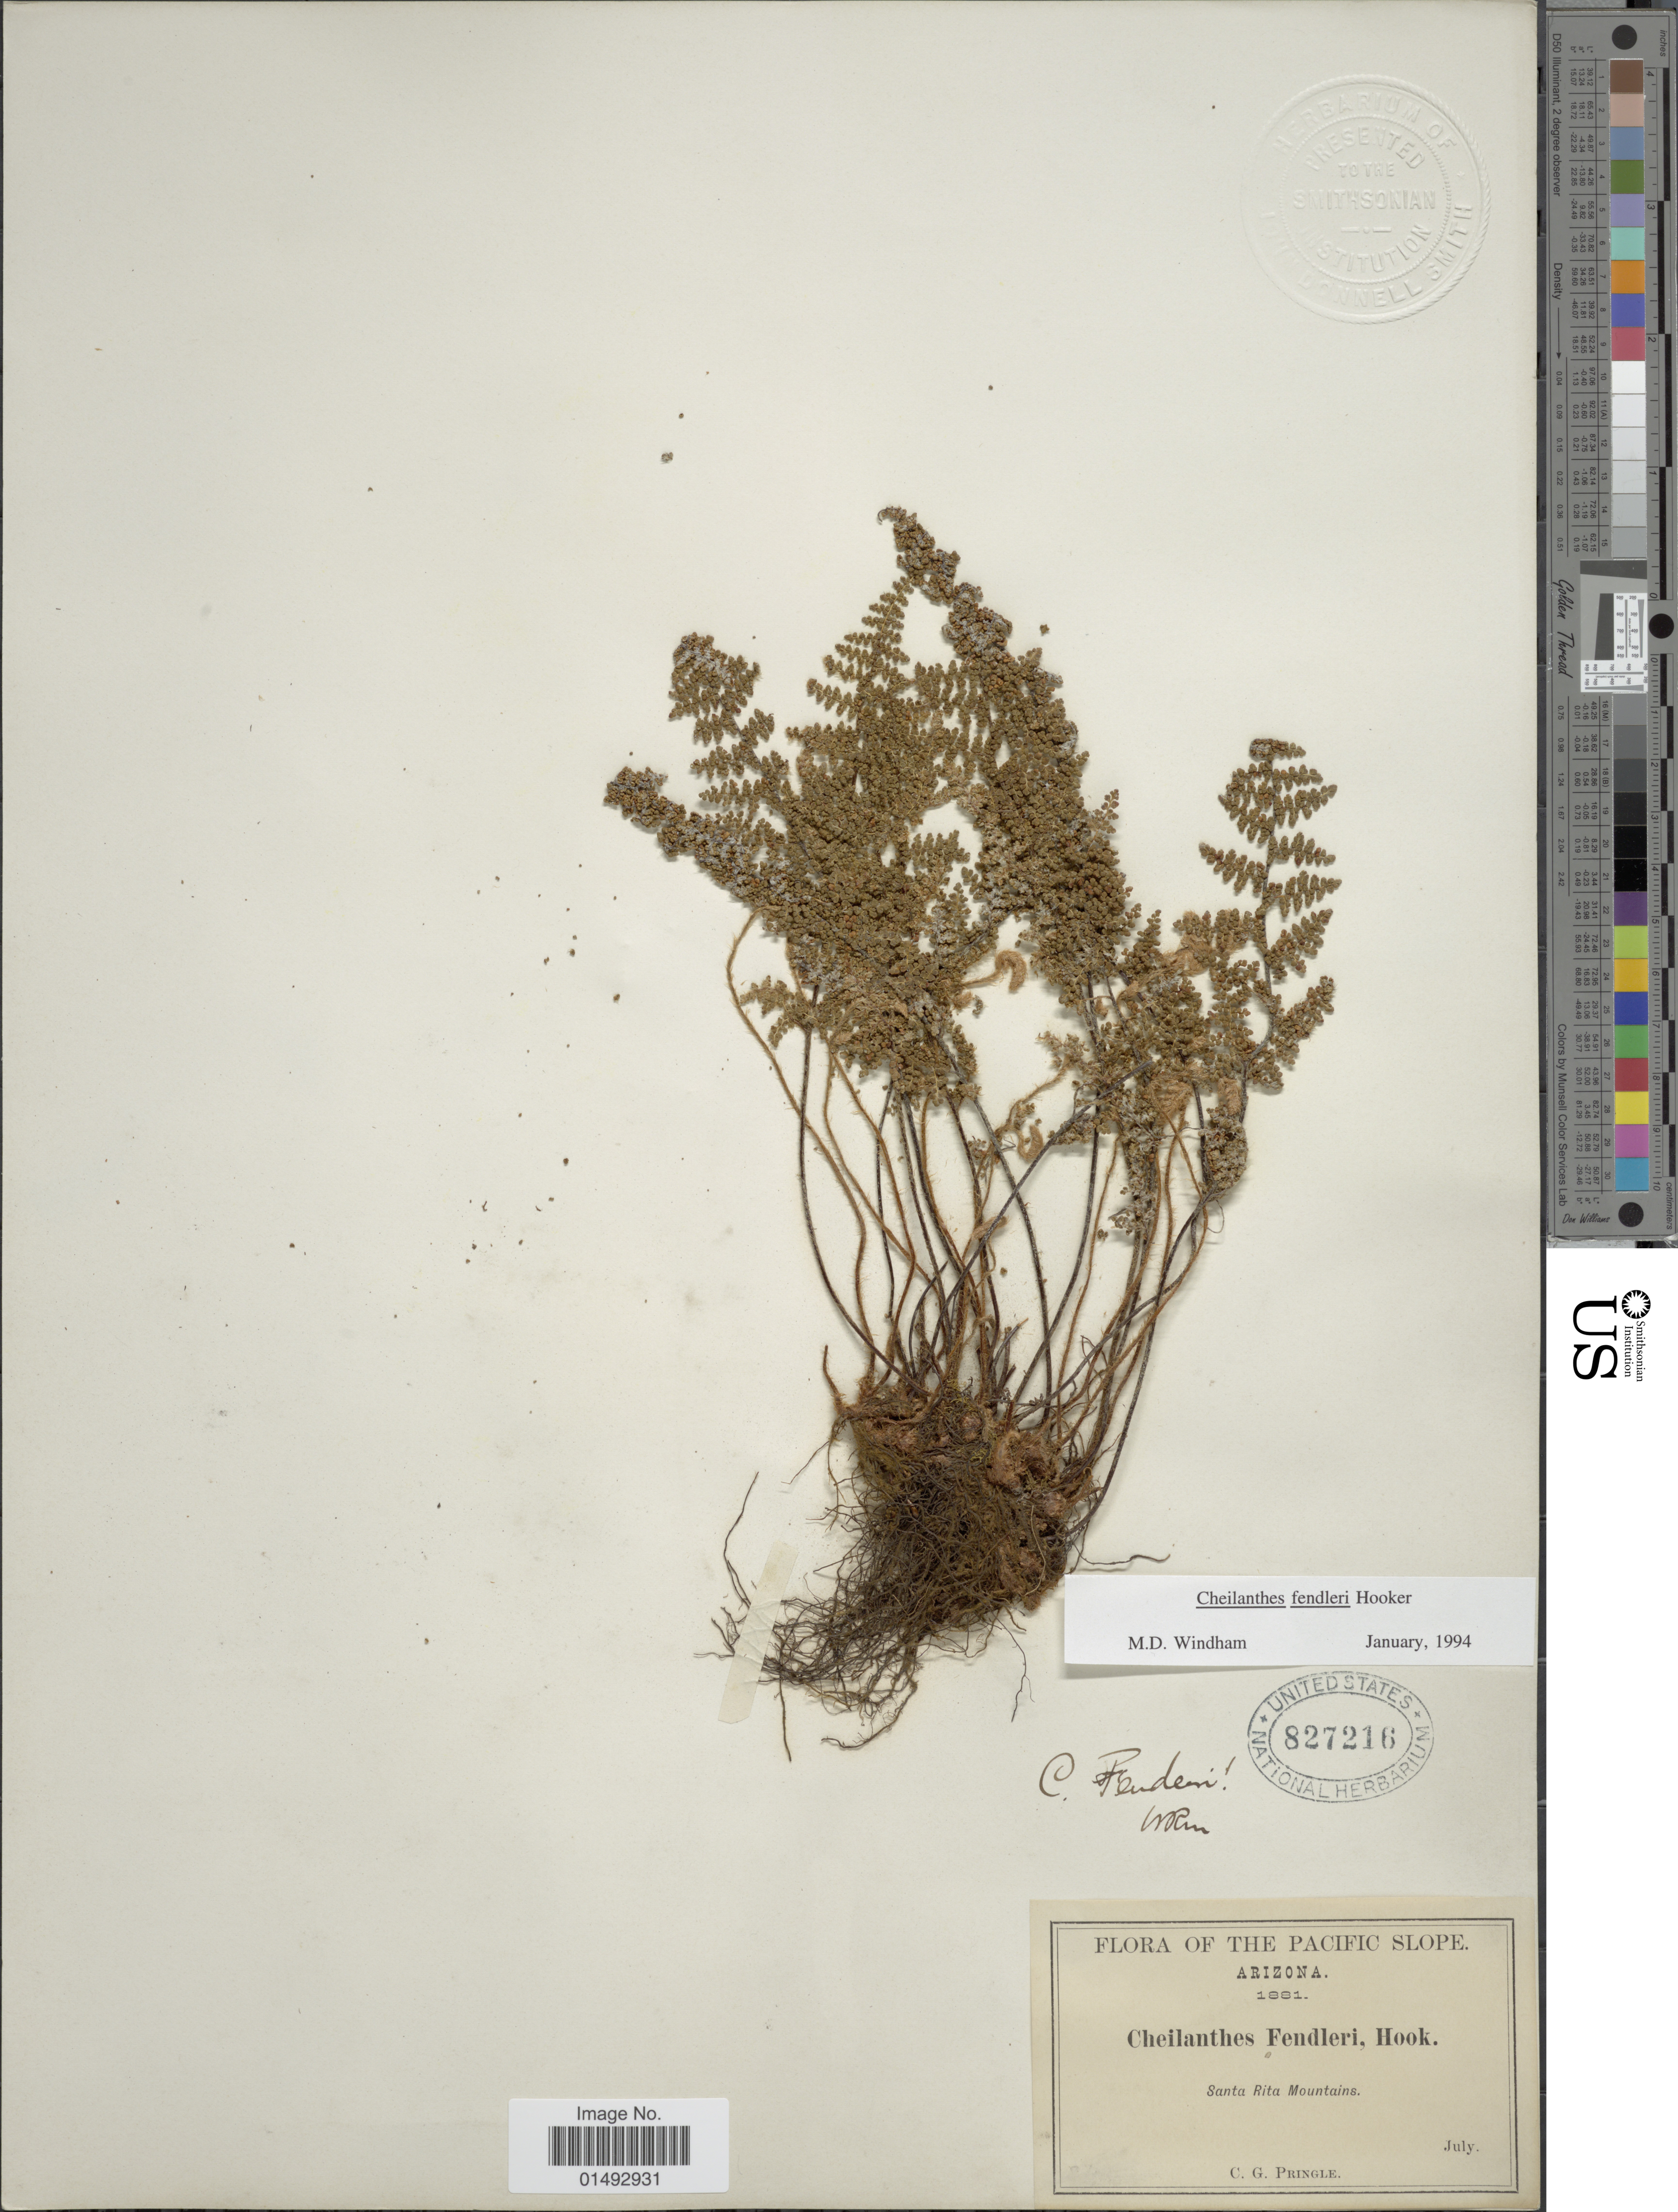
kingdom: Plantae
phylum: Tracheophyta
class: Polypodiopsida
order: Polypodiales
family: Pteridaceae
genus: Myriopteris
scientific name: Myriopteris fendleri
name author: (Hook.) E. Fourn.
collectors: C. G. Pringle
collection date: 1881-07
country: United States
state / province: Arizona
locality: The pacific Slope, Santa Rita Mountains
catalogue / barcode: US 827216